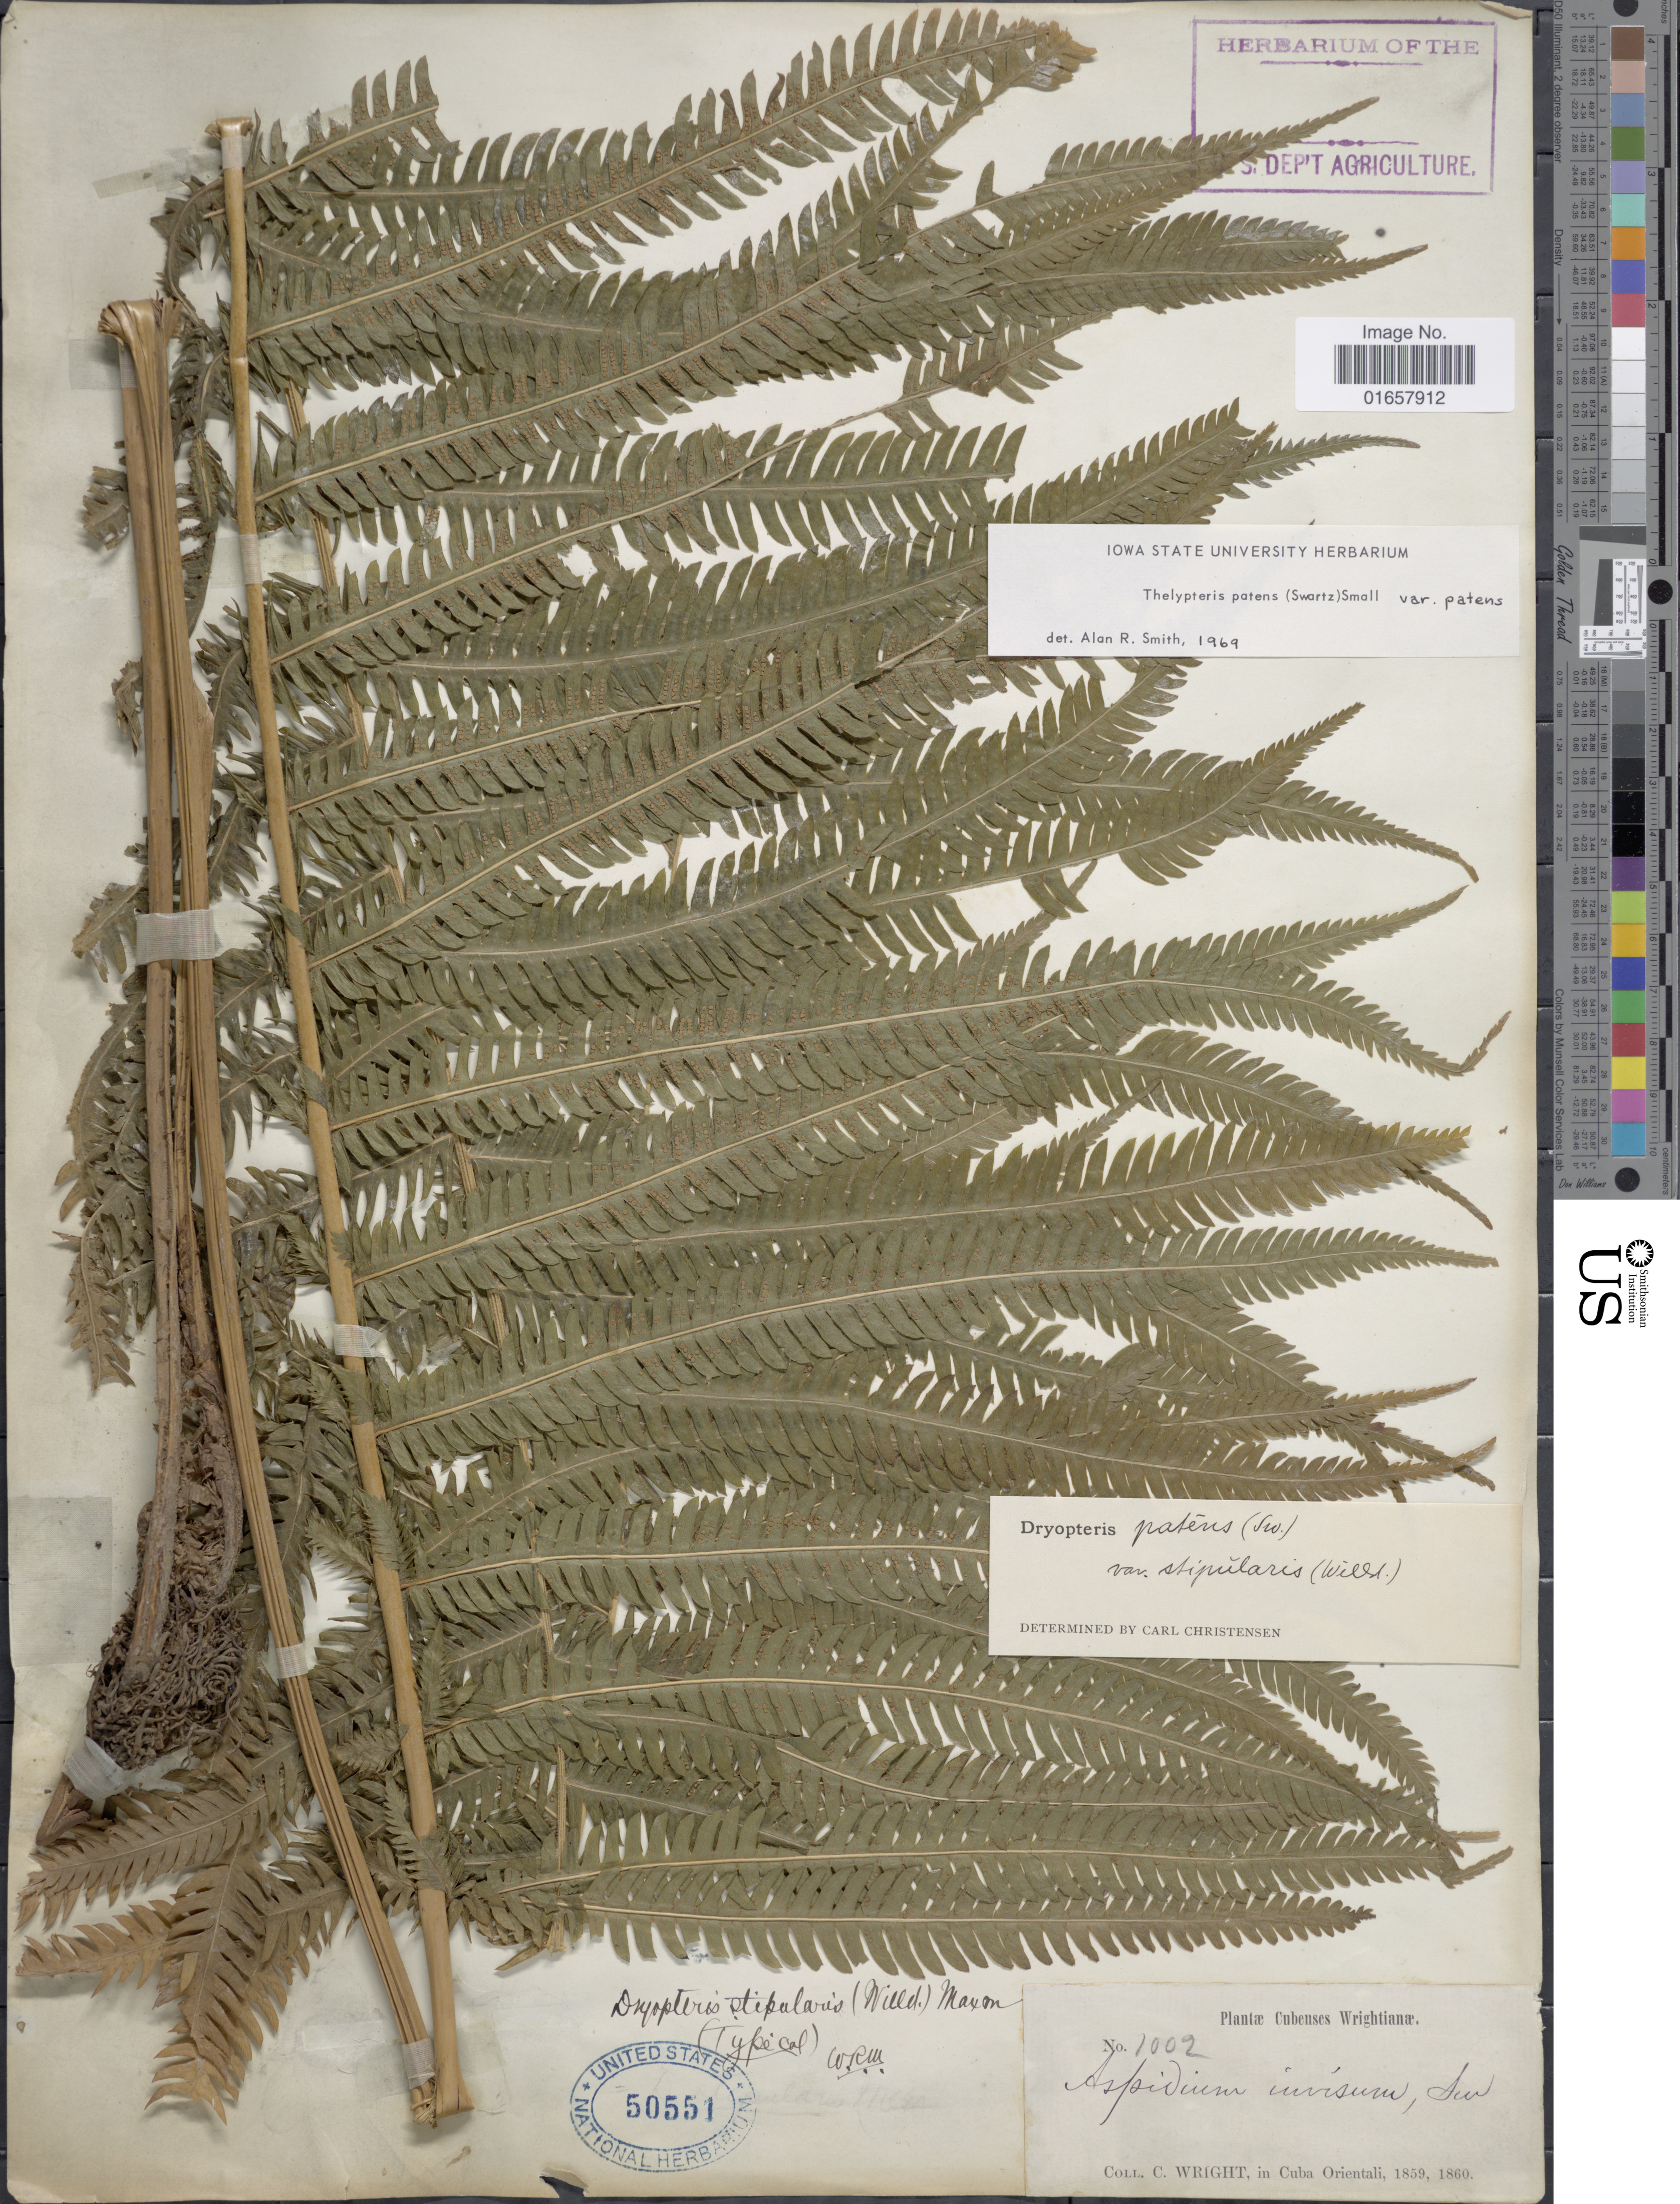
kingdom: Plantae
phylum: Tracheophyta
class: Polypodiopsida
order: Polypodiales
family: Thelypteridaceae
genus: Christella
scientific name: Christella patens var. patens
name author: (Sw.) Holttum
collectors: C. Wright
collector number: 1002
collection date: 1859/1860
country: Cuba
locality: Cubenses, Cuba, Orientali.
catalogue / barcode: US 50551